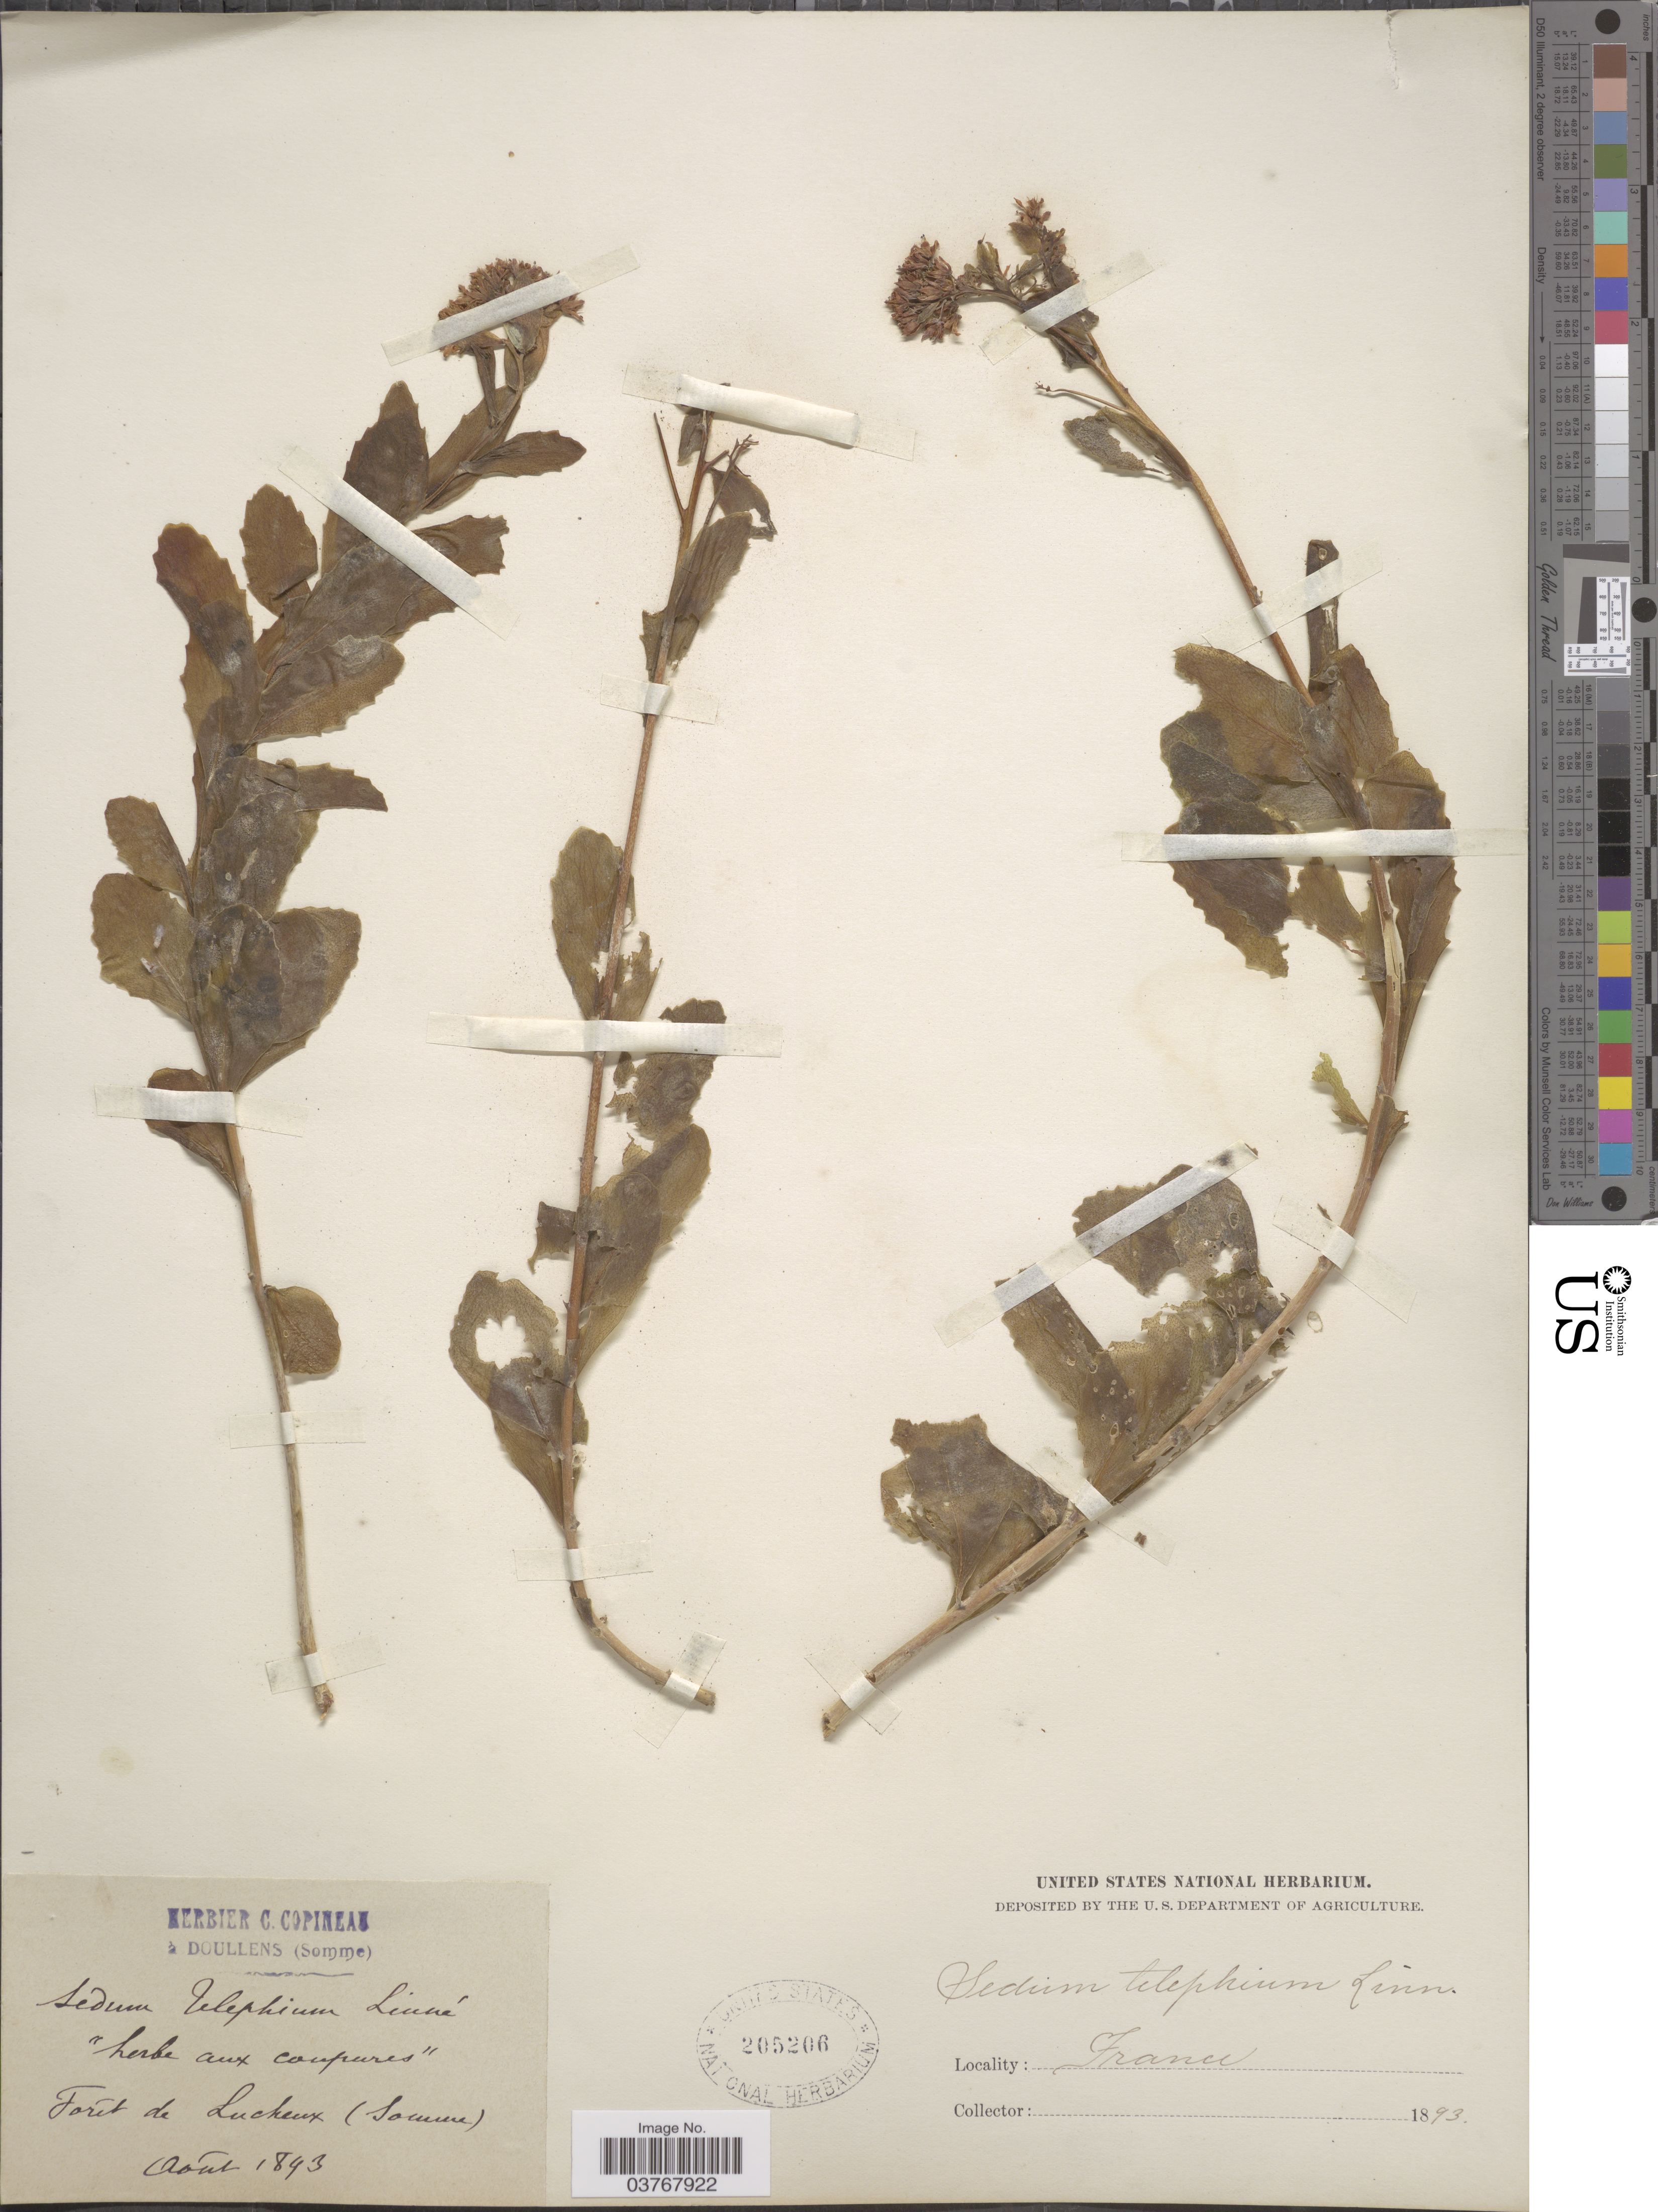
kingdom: Plantae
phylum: Tracheophyta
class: Magnoliopsida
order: Saxifragales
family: Crassulaceae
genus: Hylotelephium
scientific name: Hylotelephium telephium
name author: (L.) H. Ohba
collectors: ex herb. C. Copineau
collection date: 1893-08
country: France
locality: Fóret de Lucheux (Somme).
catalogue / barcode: US 205206